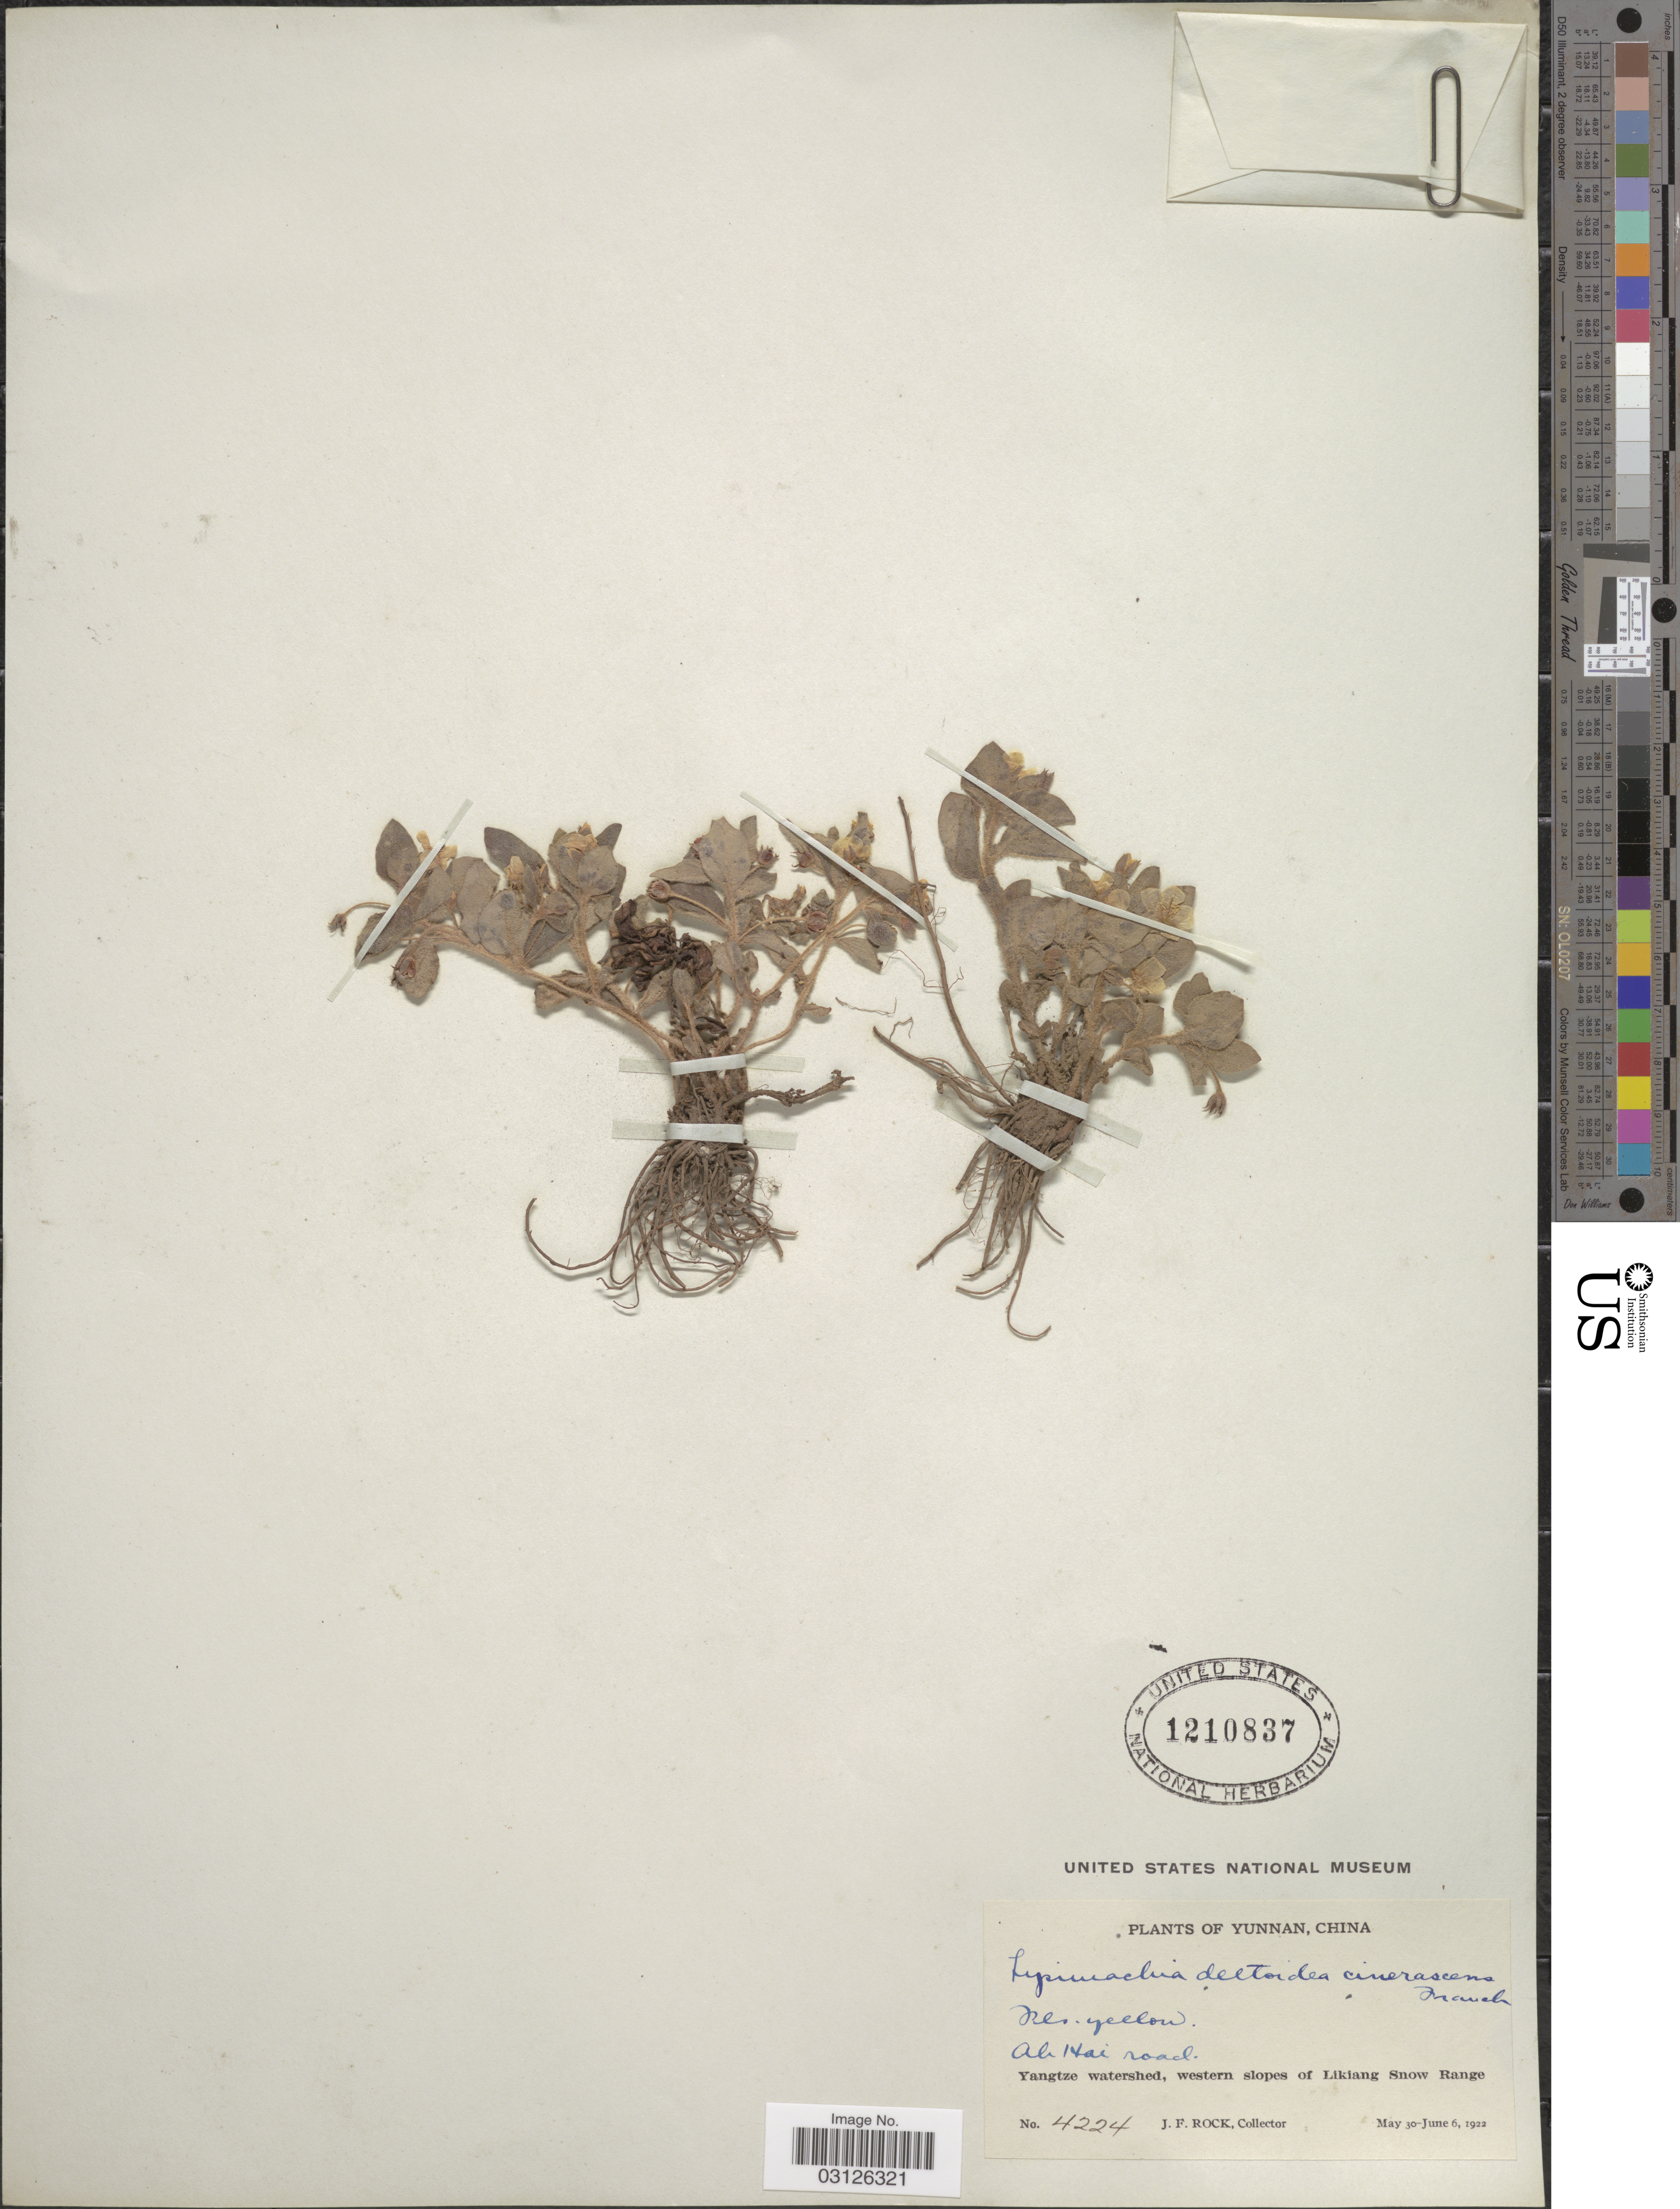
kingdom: Plantae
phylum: Tracheophyta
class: Magnoliopsida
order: Ericales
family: Primulaceae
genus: Lysimachia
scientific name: Lysimachia deltoidea var. cinerascens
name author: Franch.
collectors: J. Rock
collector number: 4224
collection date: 1922-05-30/1922-06-06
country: China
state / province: Yunnan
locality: Ah Hai road. Yangtze watershed, western slopes of Likiang Snow Range.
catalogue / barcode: US 1210837